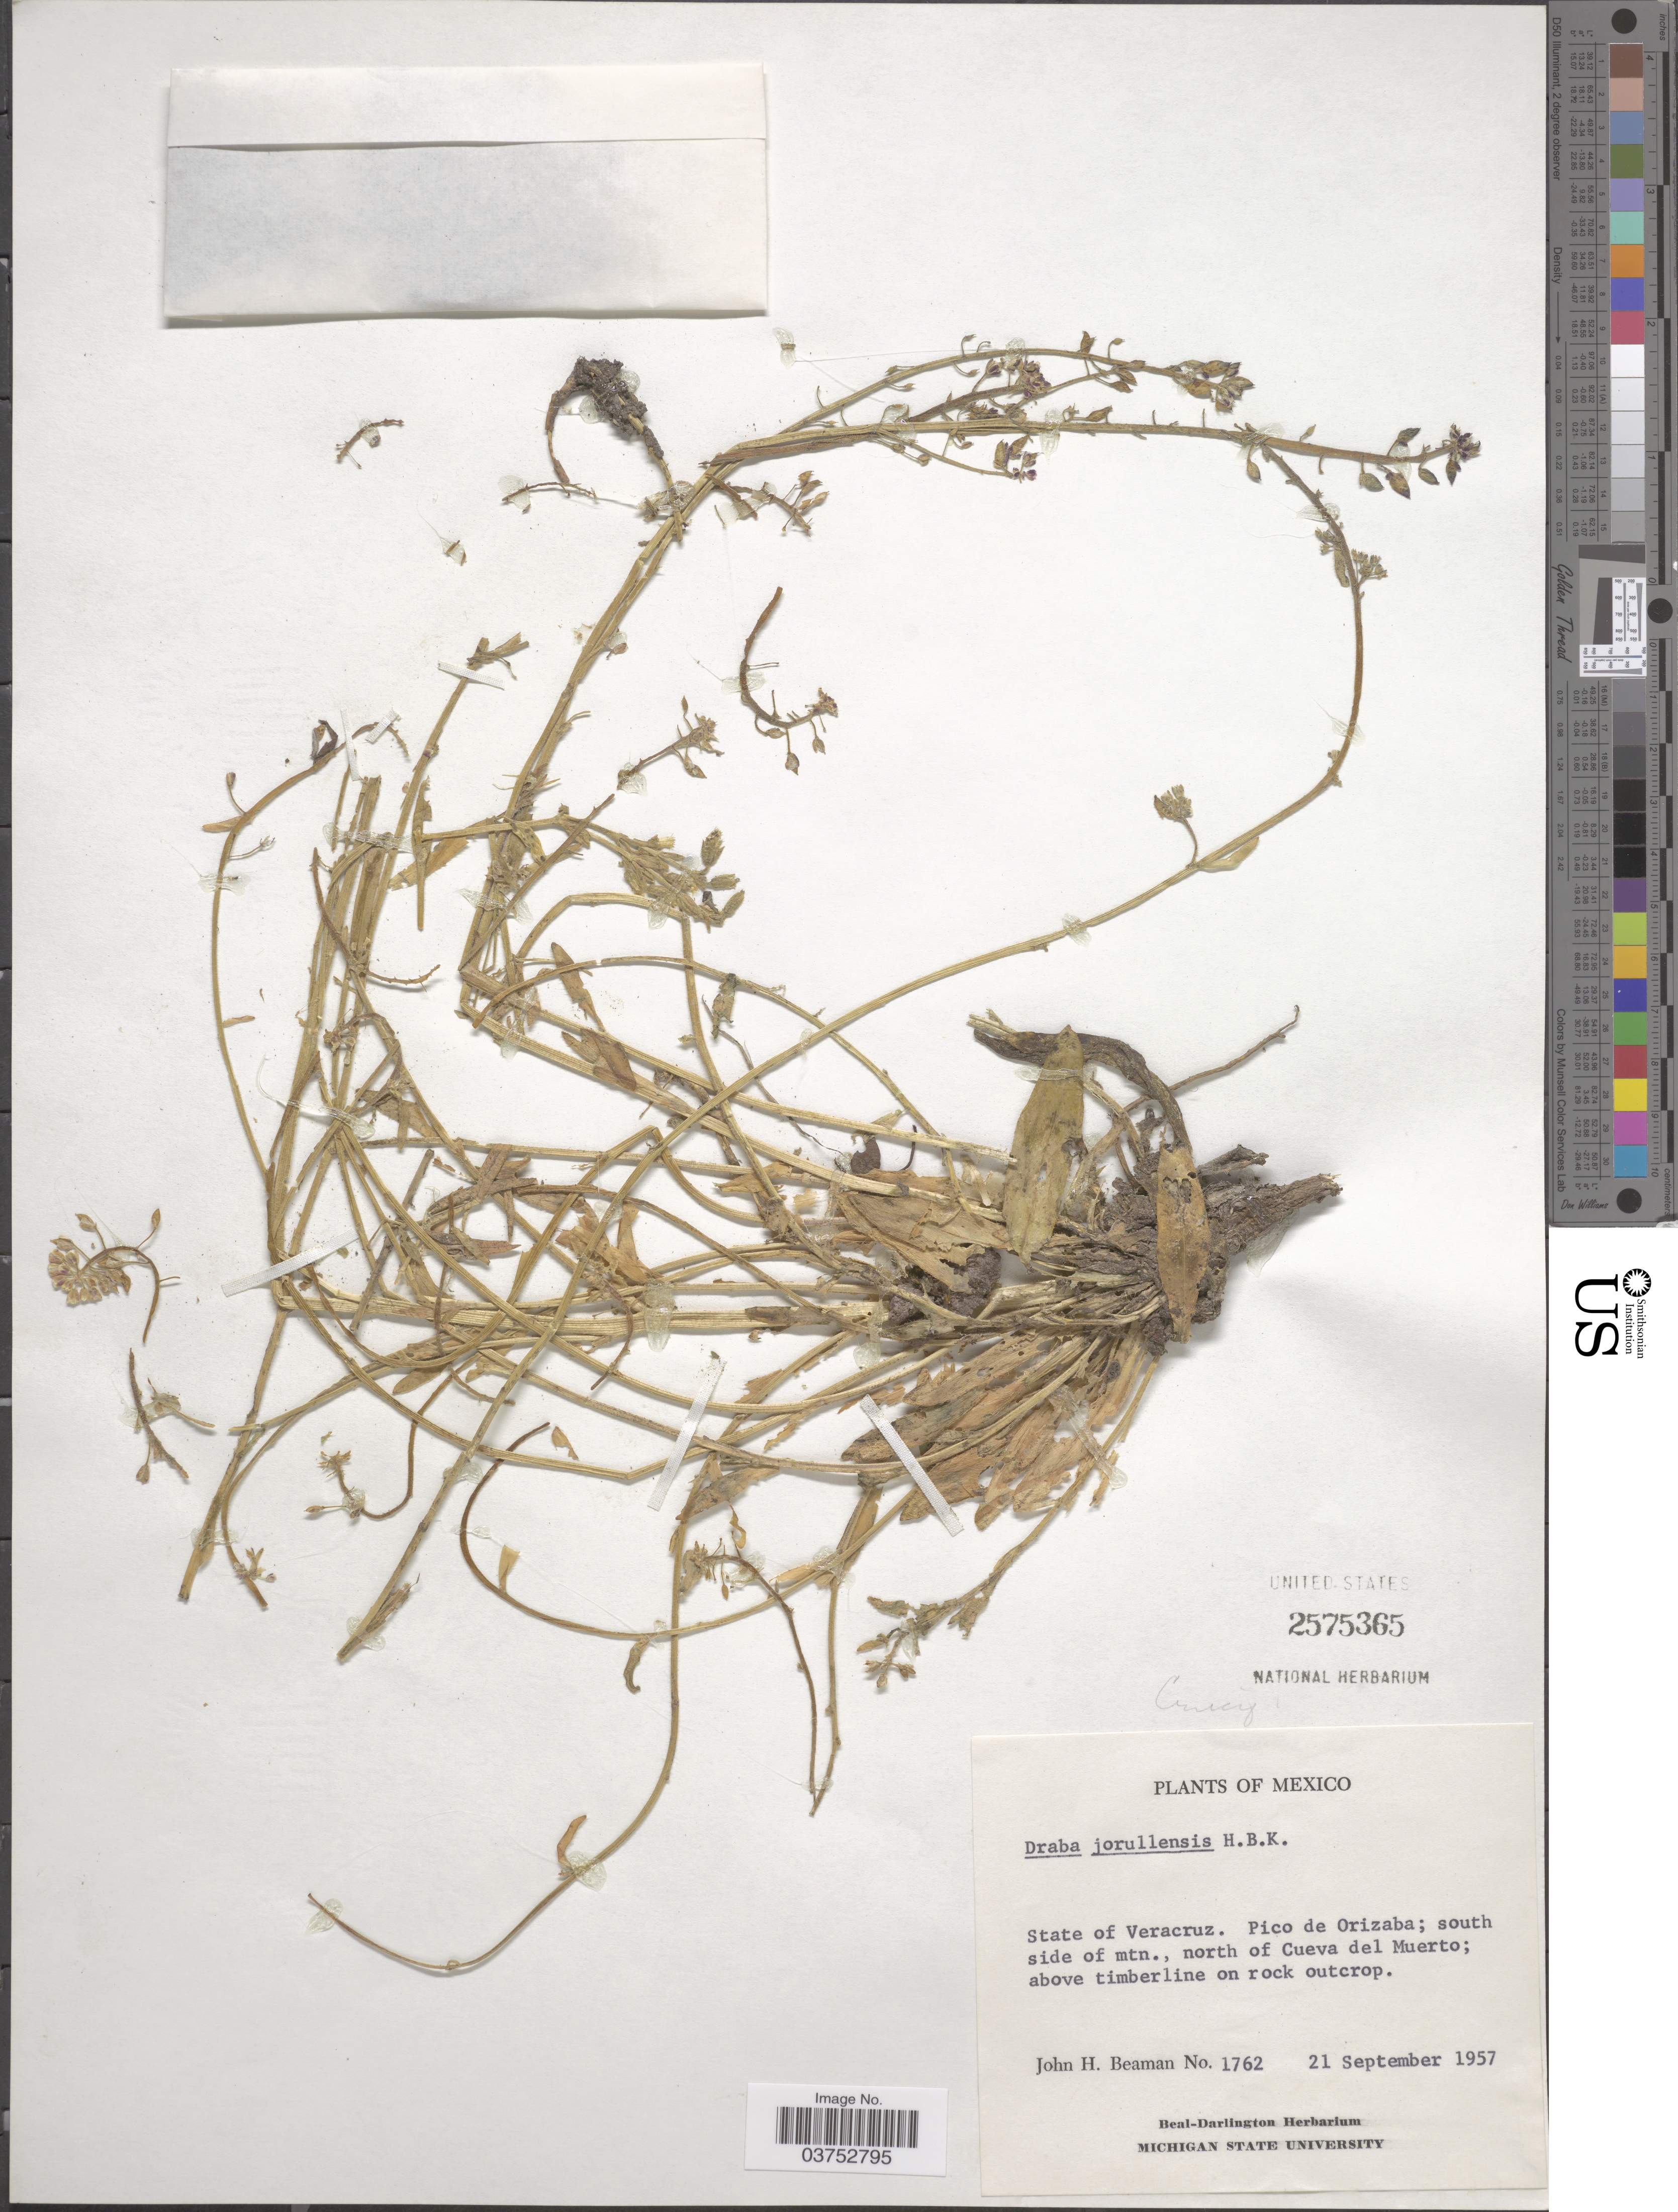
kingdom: Plantae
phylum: Tracheophyta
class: Magnoliopsida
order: Brassicales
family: Brassicaceae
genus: Draba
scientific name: Draba jorullensis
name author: Kunth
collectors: J. H. Beaman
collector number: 1762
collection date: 1957-09-21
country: Mexico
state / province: Veracruz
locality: State of Veracruz. Pico de Orizaba; south side of mtn., north of Cueva del Muerto; above timberline on rock outcrop.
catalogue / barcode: US 2575365